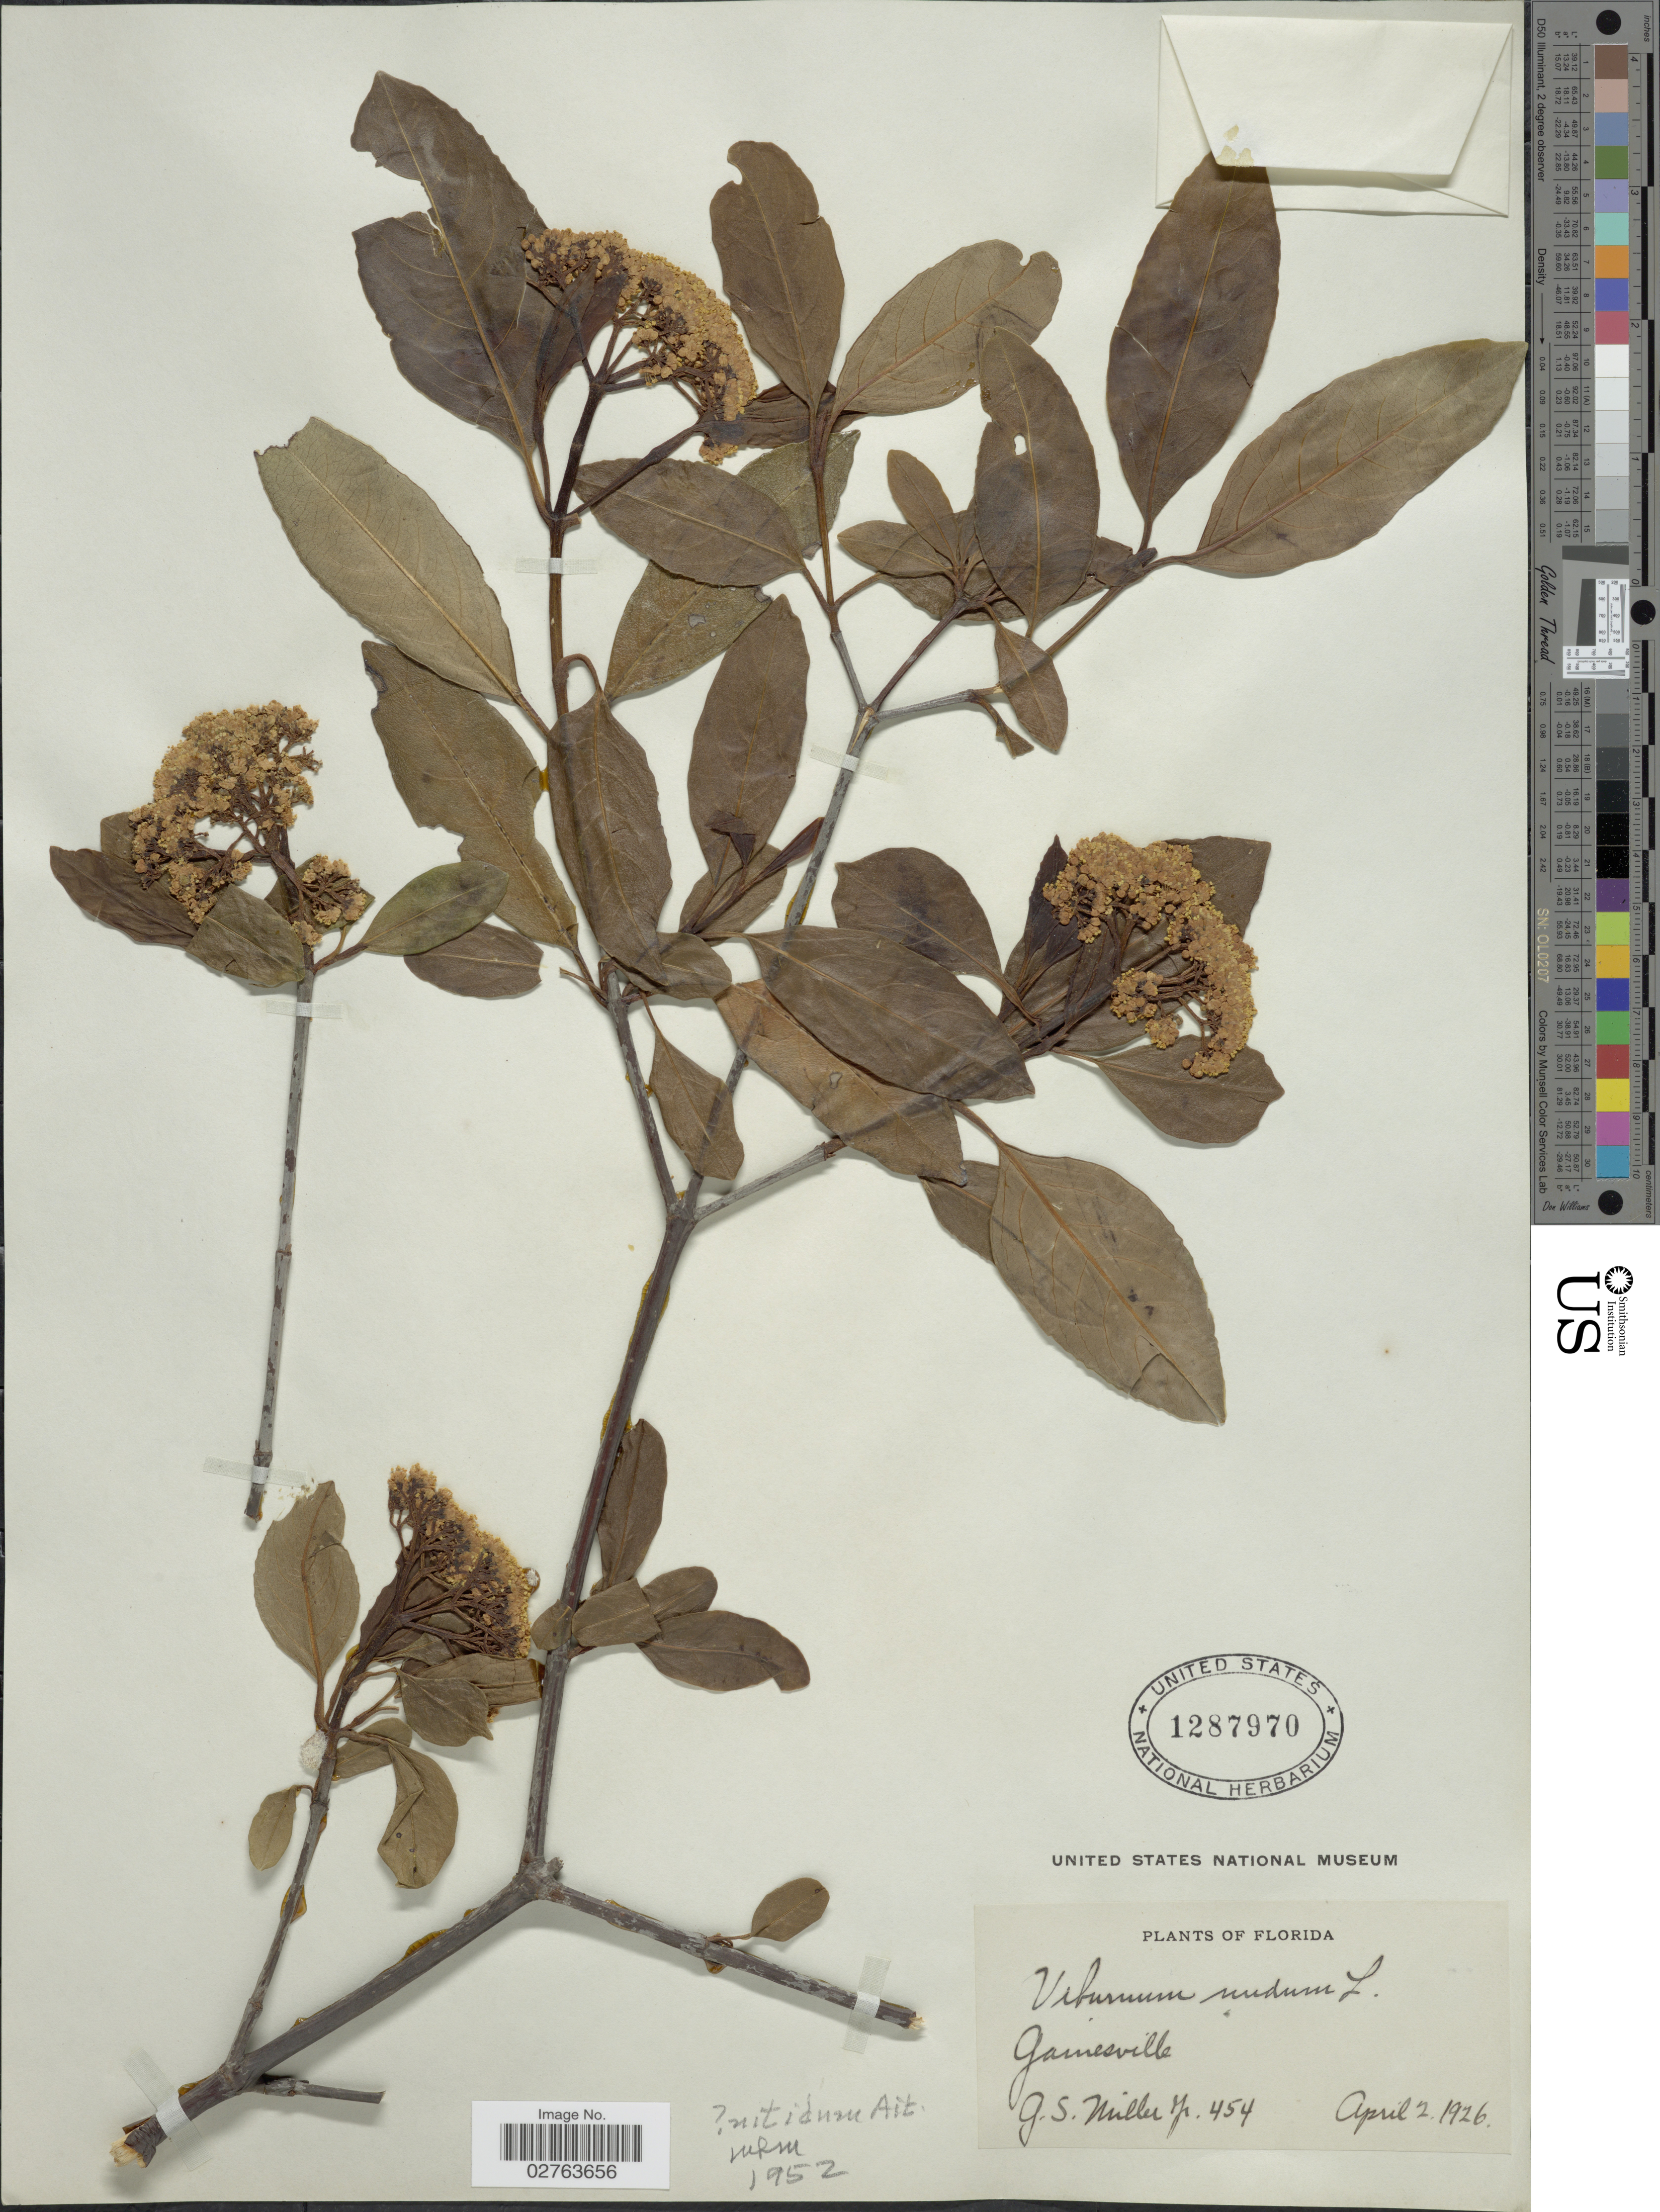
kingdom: Plantae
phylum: Tracheophyta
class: Magnoliopsida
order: Dipsacales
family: Viburnaceae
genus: Viburnum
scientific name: Viburnum nitidum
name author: Aiton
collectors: G. S. Miller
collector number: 454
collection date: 1926-04-02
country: United States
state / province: Florida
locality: Gainesville.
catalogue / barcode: US 1287970